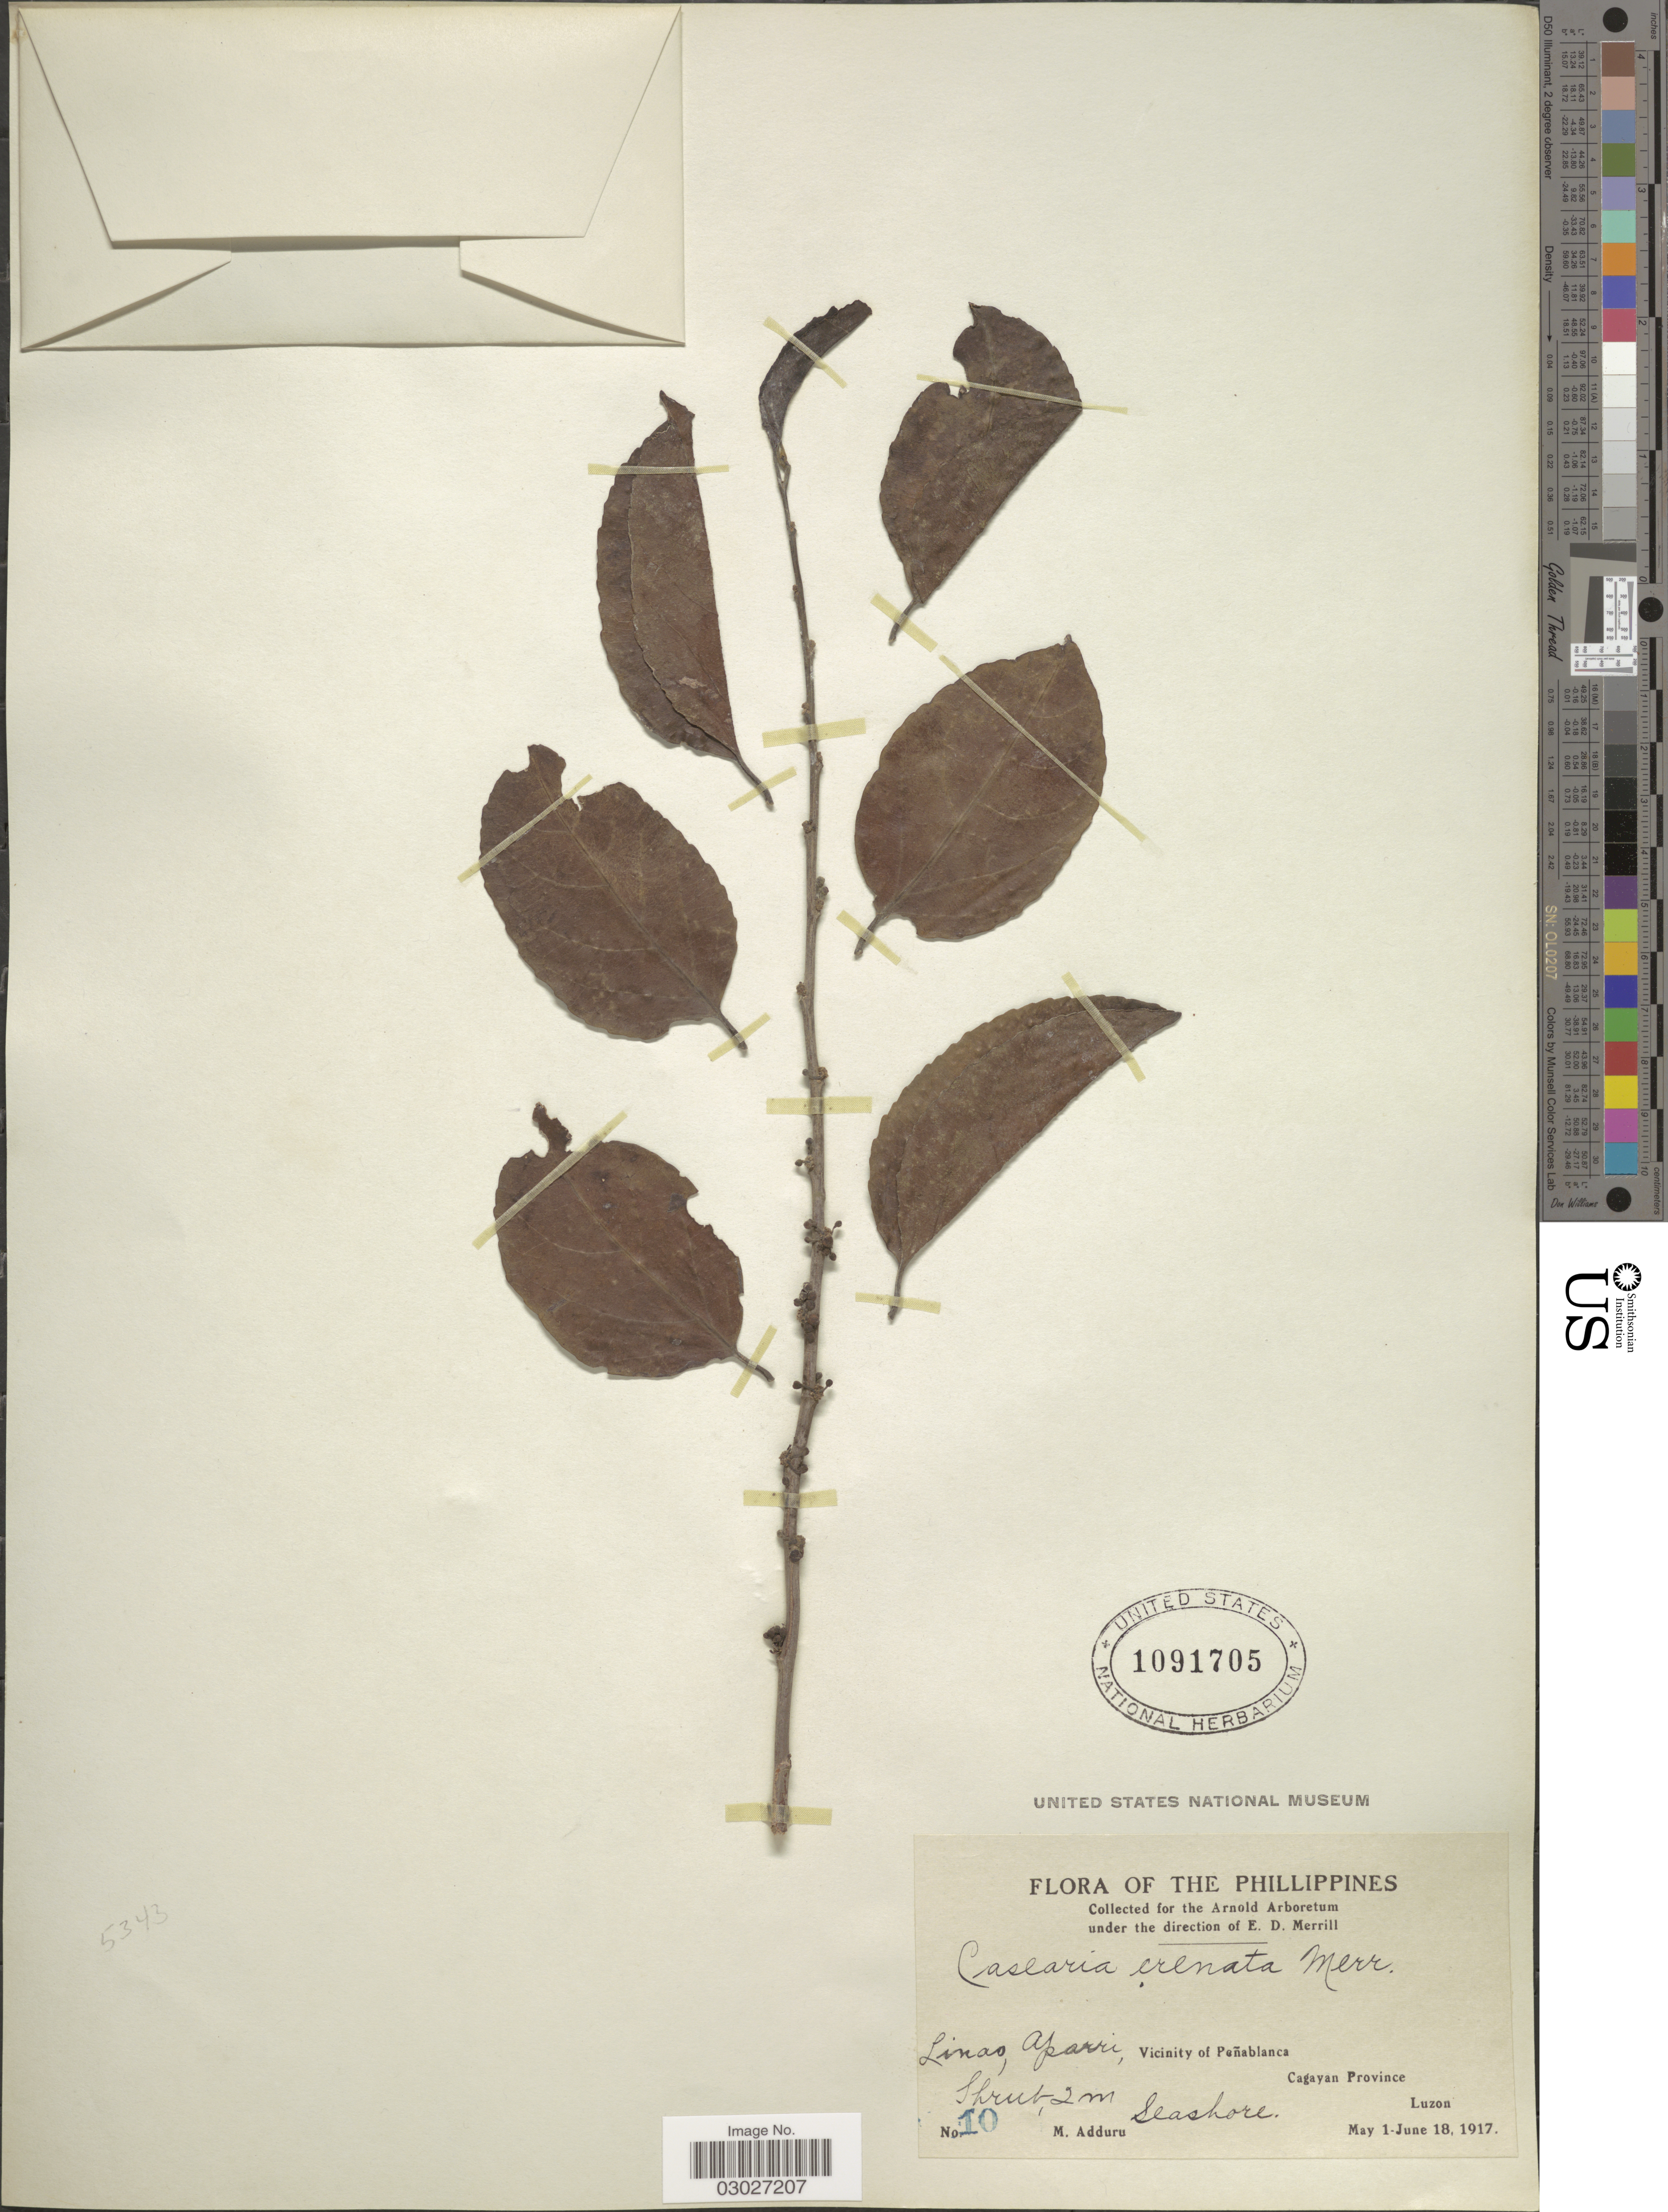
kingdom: Plantae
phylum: Tracheophyta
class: Magnoliopsida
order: Malpighiales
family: Salicaceae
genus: Casearia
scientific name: Casearia crenata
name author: Merr.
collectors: M. Adduru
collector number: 10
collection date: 1917-05-01/1917-06-18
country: Philippines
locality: Linao, Aparri, Vicinity of Peñablanca, Cagayan Province, Luzon.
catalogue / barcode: US 1091705